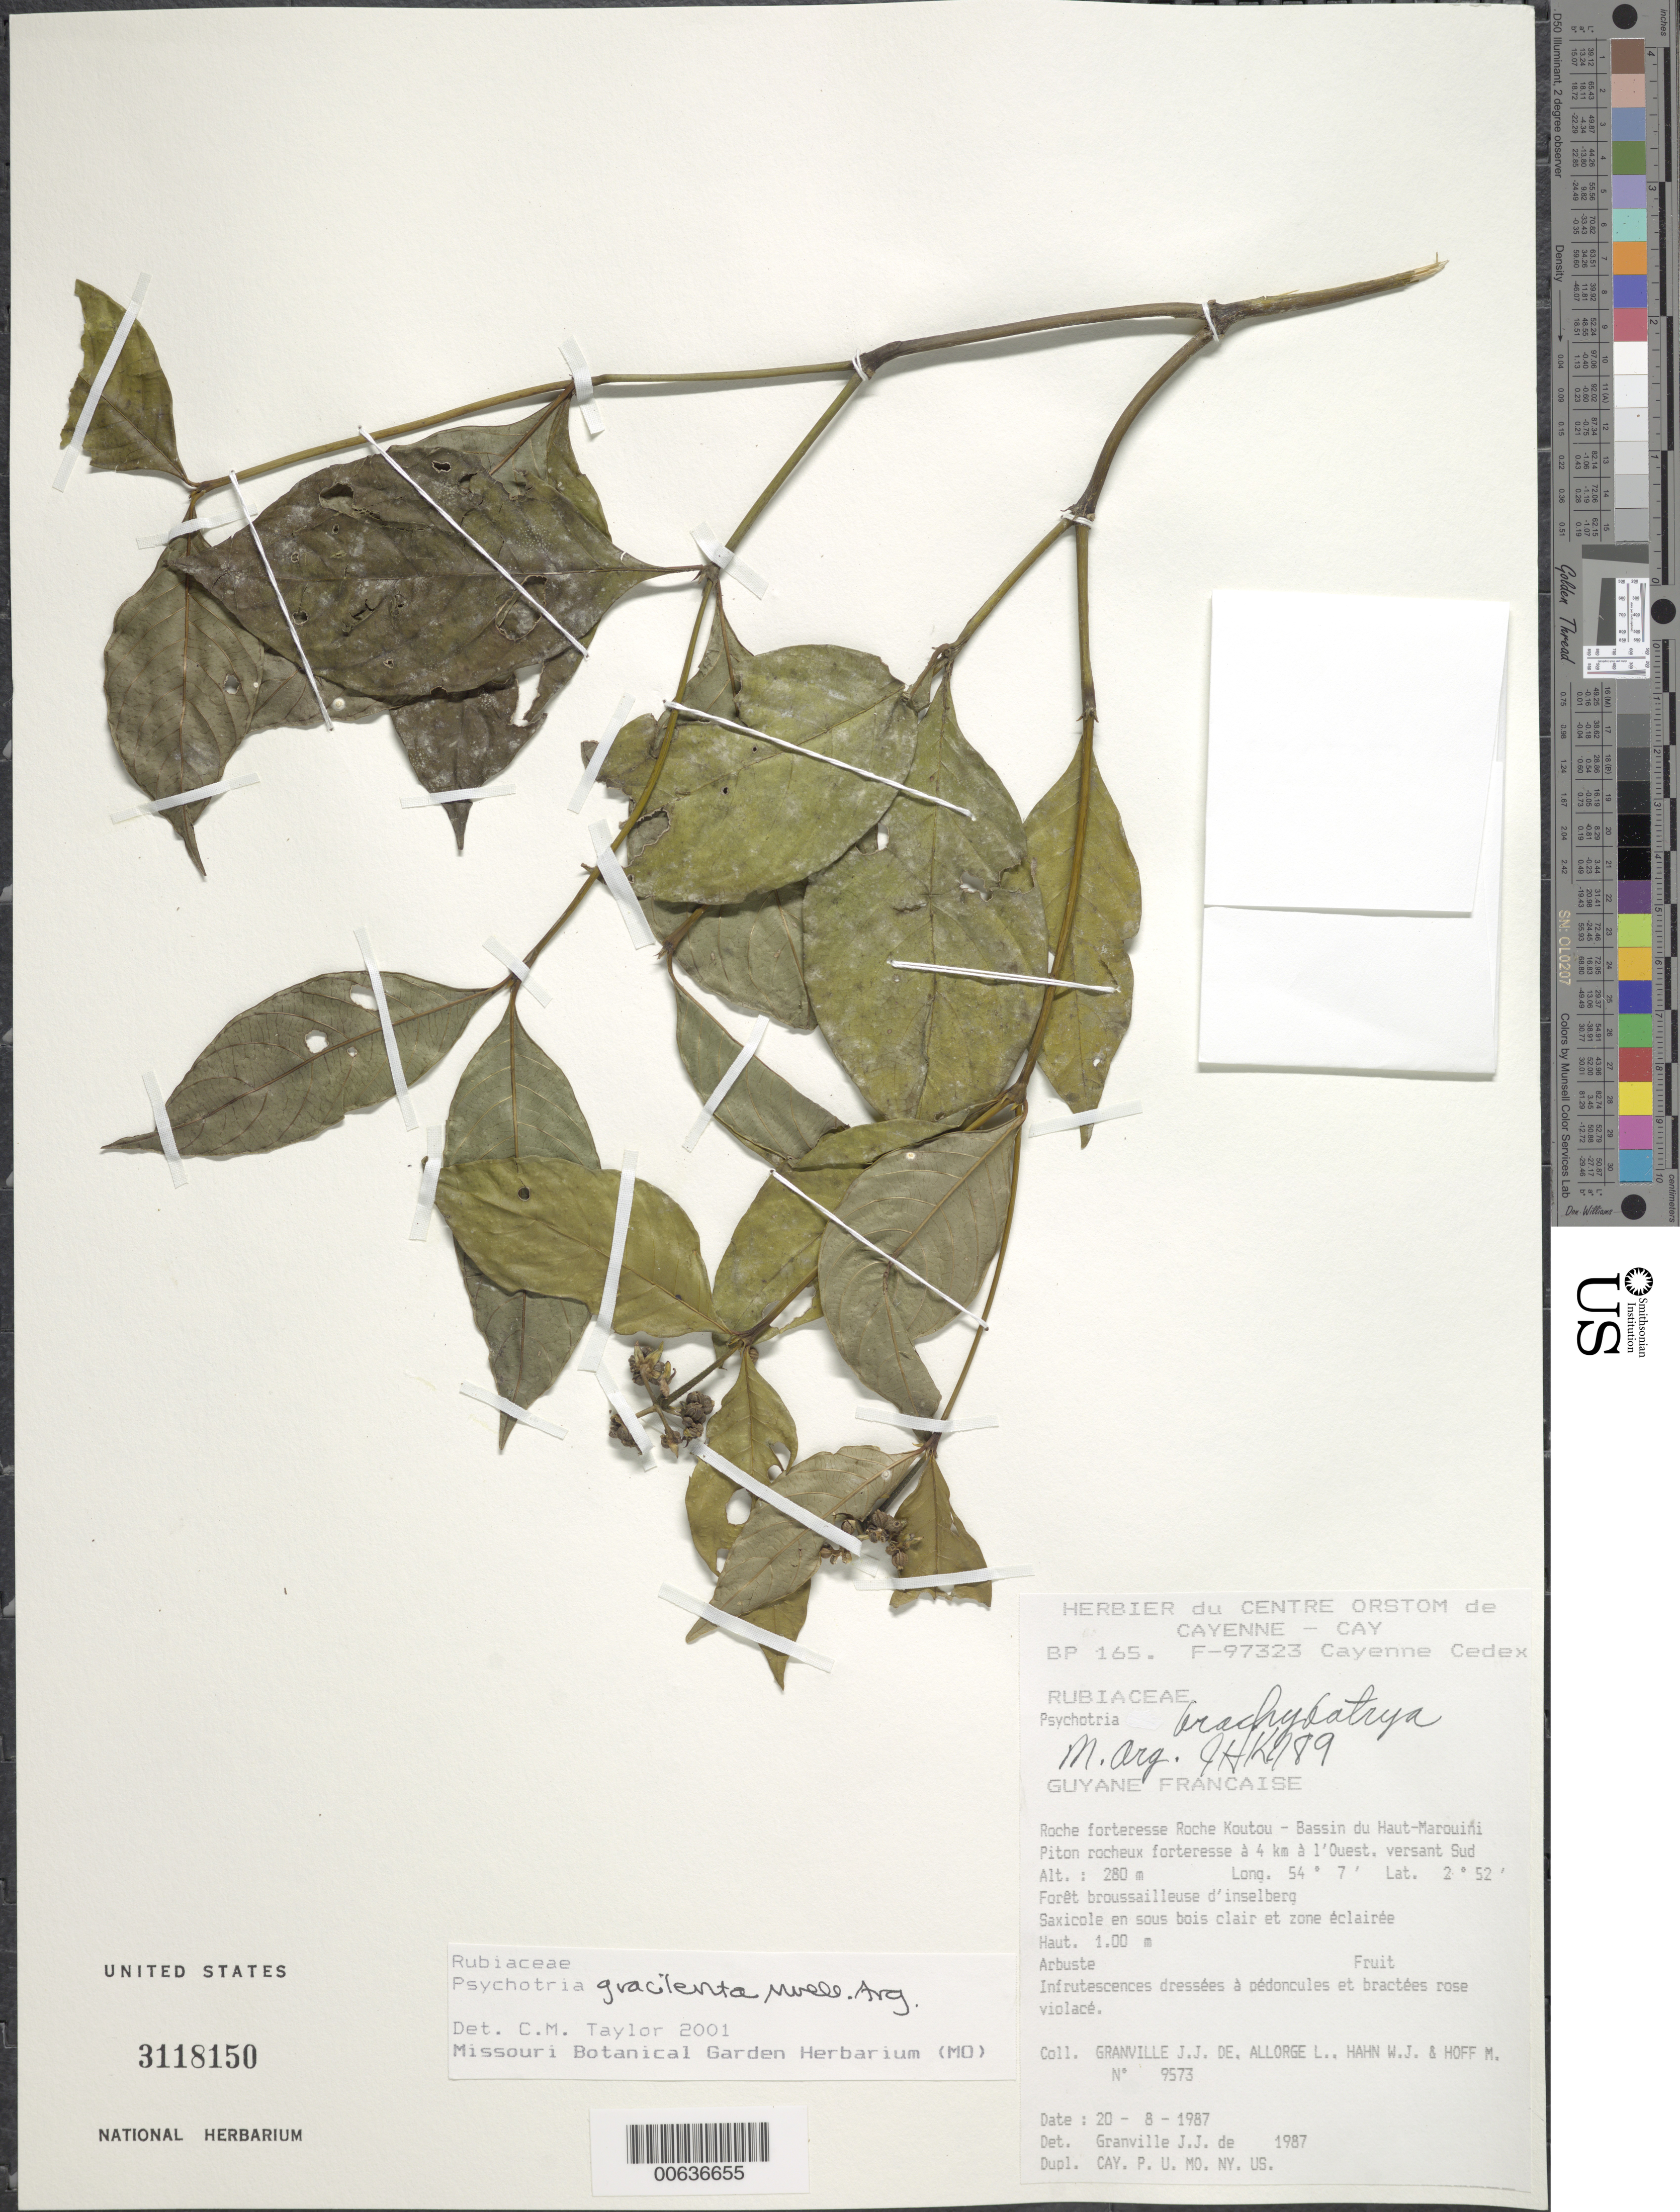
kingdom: Plantae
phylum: Tracheophyta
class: Magnoliopsida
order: Gentianales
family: Rubiaceae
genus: Palicourea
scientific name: Palicourea gracilenta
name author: (Müll. Arg.) Delprete & J.H. Kirkbr.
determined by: Kirkbride, J. H., Jr.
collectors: J.-J. de Granville, L. Allorge, W. J. Hahn & M. Hoff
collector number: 9573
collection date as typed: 20-Aug-87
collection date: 1987-08-20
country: French Guiana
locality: Roche Koutou, Bassin du Haut-Marouini. Piton rocheux forteresse a 4 km a l'Oust. versant Sud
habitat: Forêt broussailleuse d'inselberg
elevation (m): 280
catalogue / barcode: US 3118150